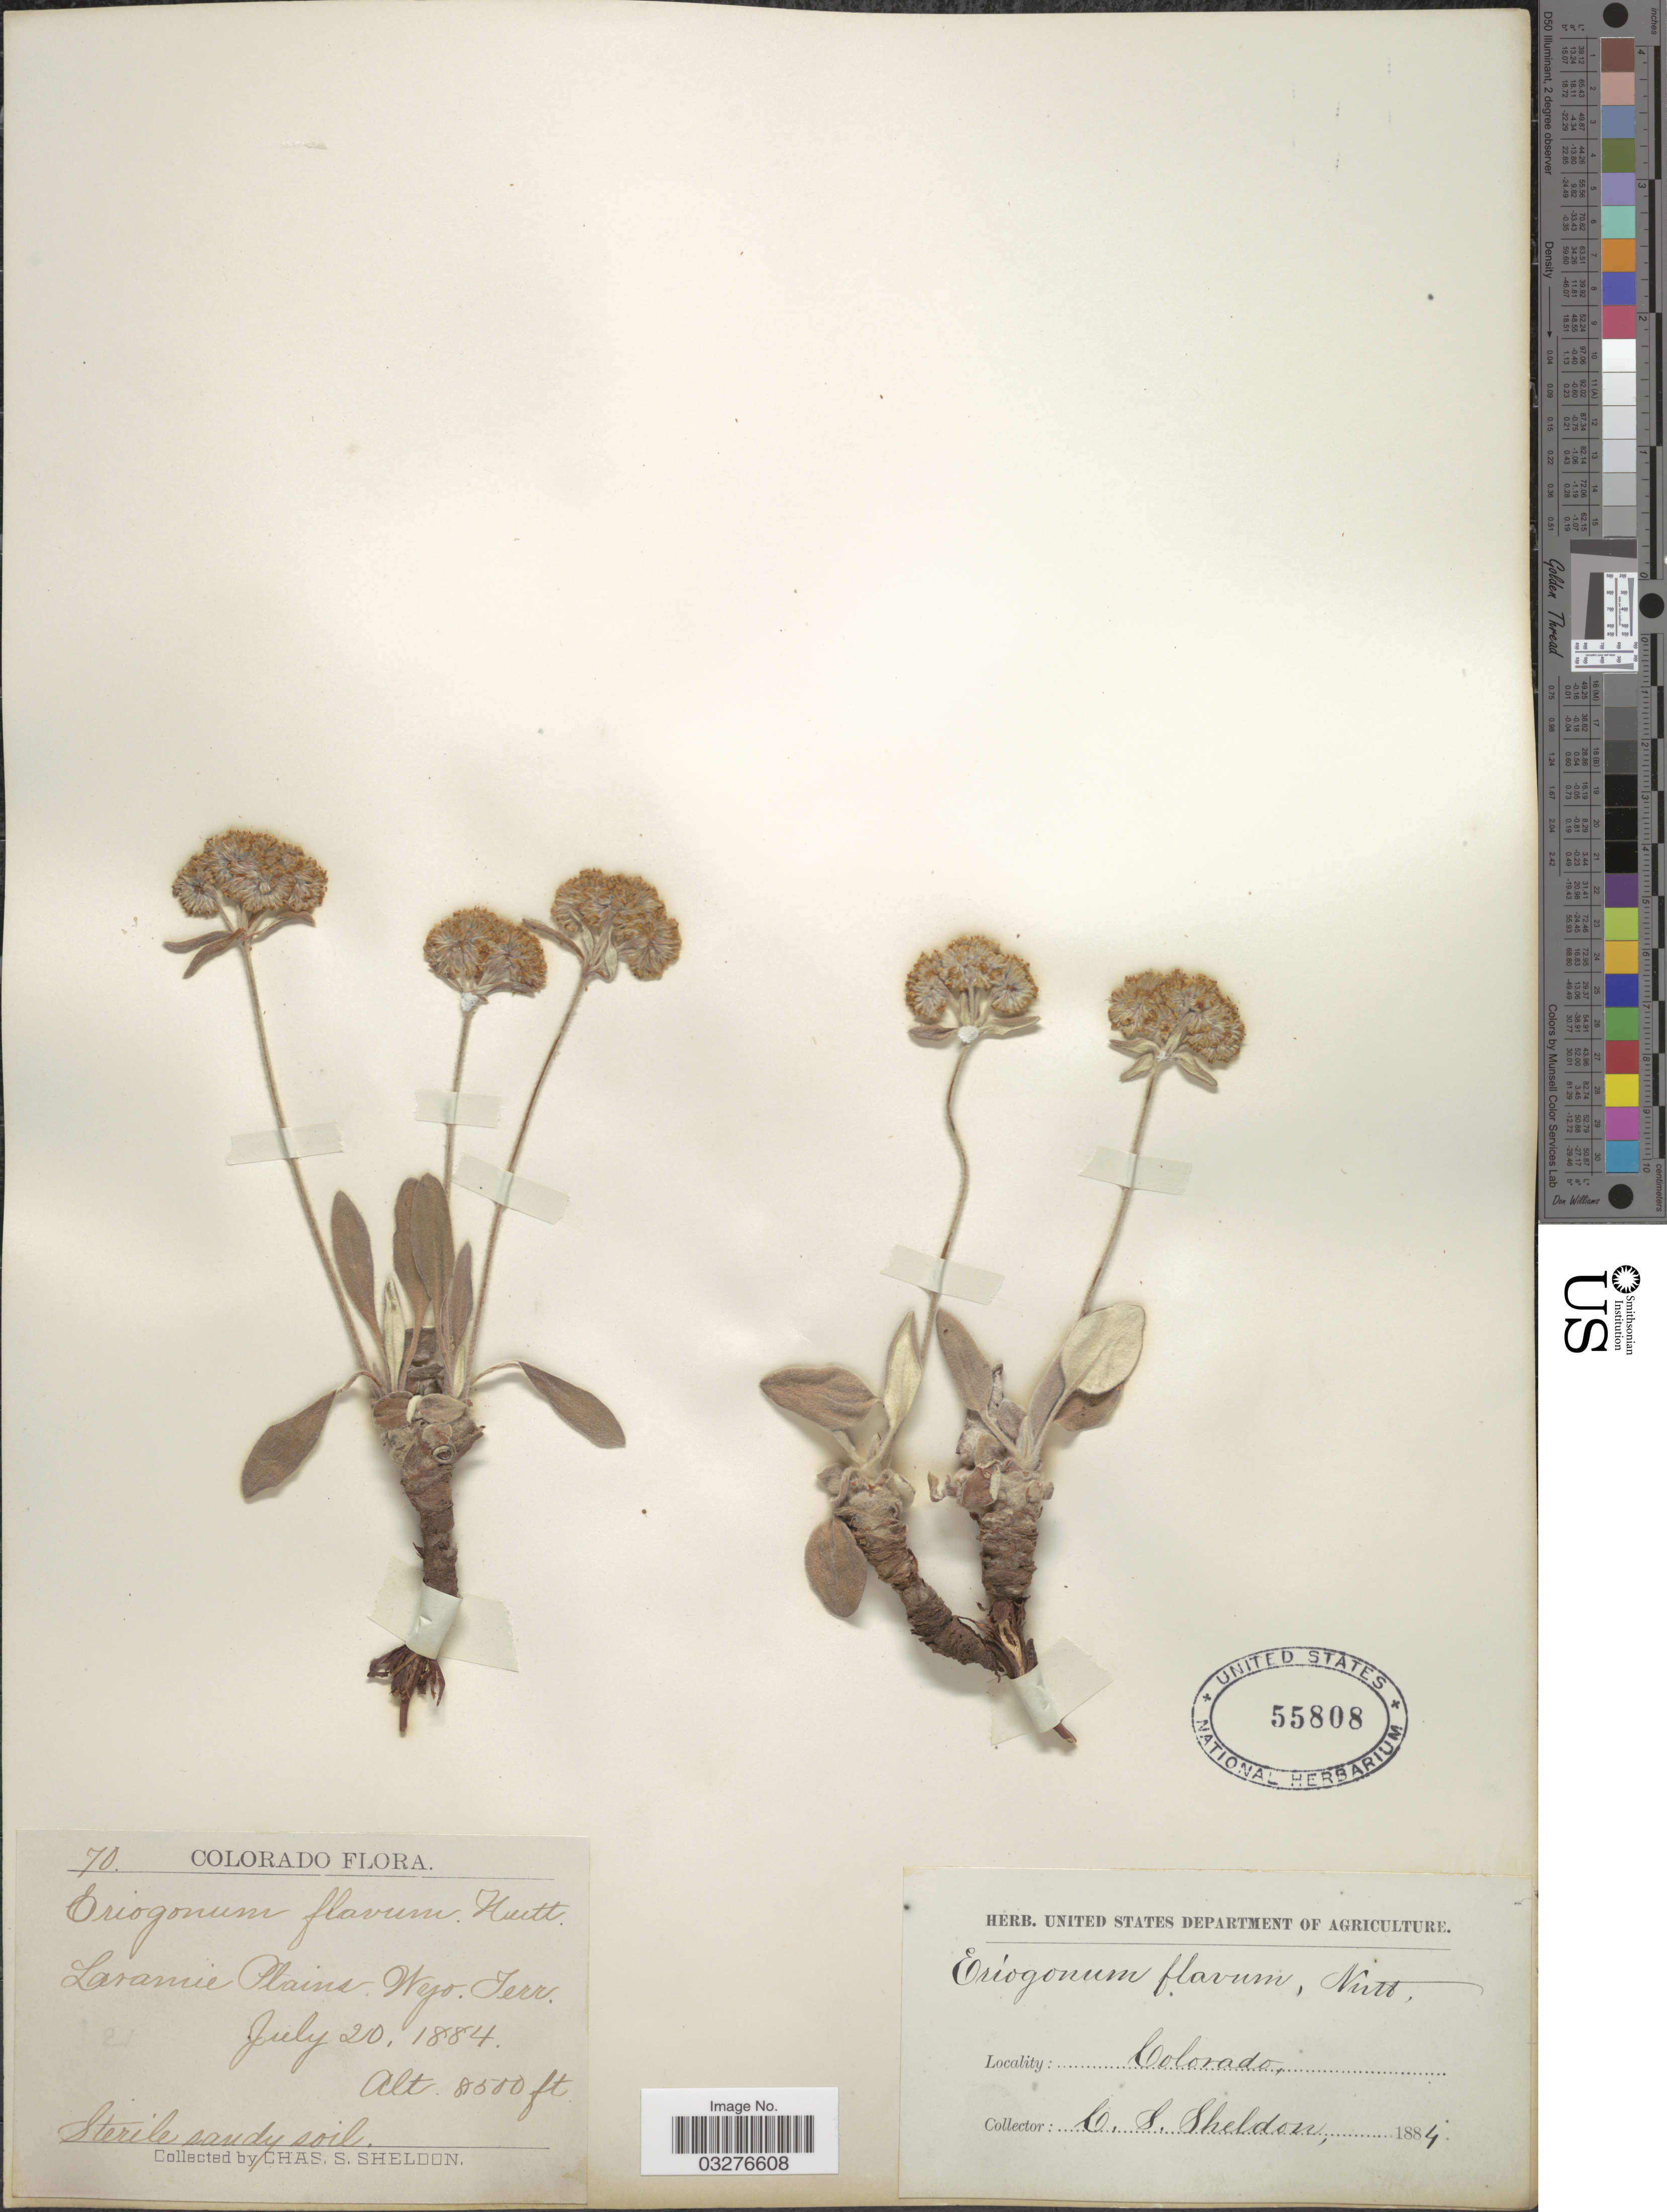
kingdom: Plantae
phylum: Tracheophyta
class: Magnoliopsida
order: Caryophyllales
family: Polygonaceae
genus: Eriogonum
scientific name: Eriogonum flavum var. flavum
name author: Nutt. ex Benth.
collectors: C. S. Sheldon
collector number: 70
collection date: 1884-07-20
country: United States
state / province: Wyoming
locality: Laramie Plains, Wyo. Terr.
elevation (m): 2591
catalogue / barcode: US 55808